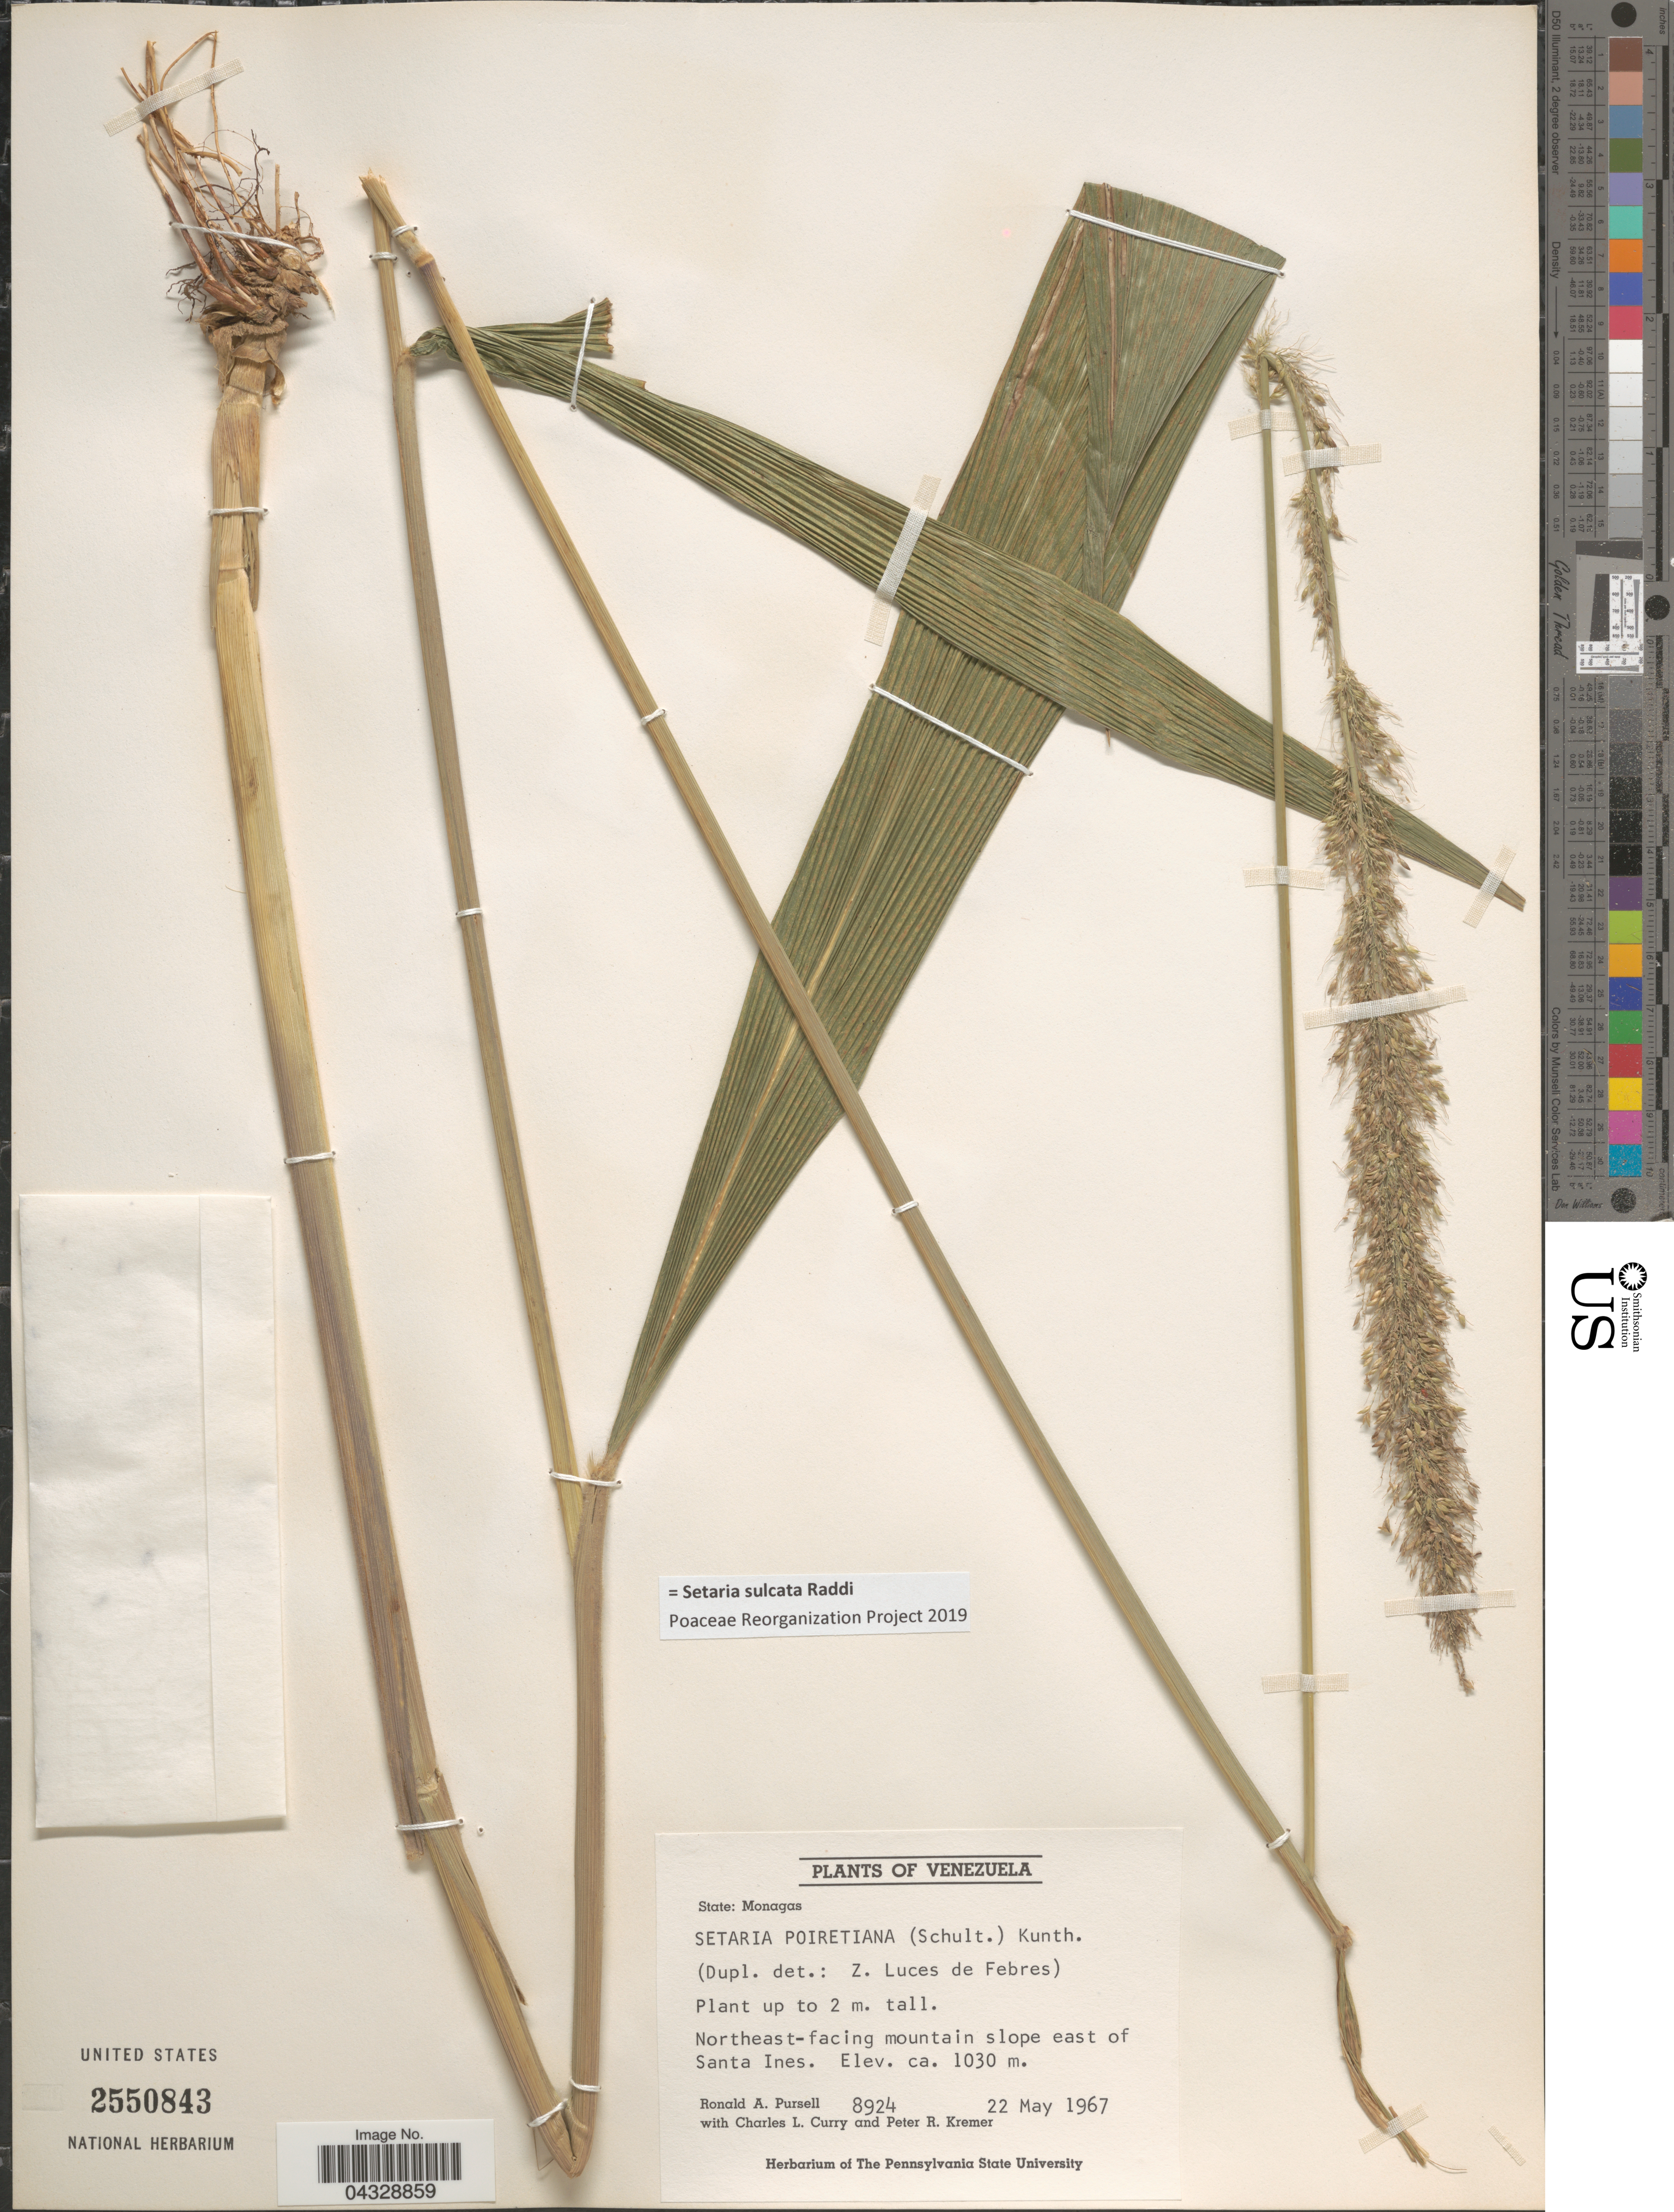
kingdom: Plantae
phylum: Tracheophyta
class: Liliopsida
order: Poales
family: Poaceae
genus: Setaria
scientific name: Setaria sulcata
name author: Raddi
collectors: R. A. Pursell, C. L. Curry & P. Kremer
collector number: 8924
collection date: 1967-05-22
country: Venezuela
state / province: Monagas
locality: Northeast-facing mountain slope east of Santa Ines.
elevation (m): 1030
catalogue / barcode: US 2550843